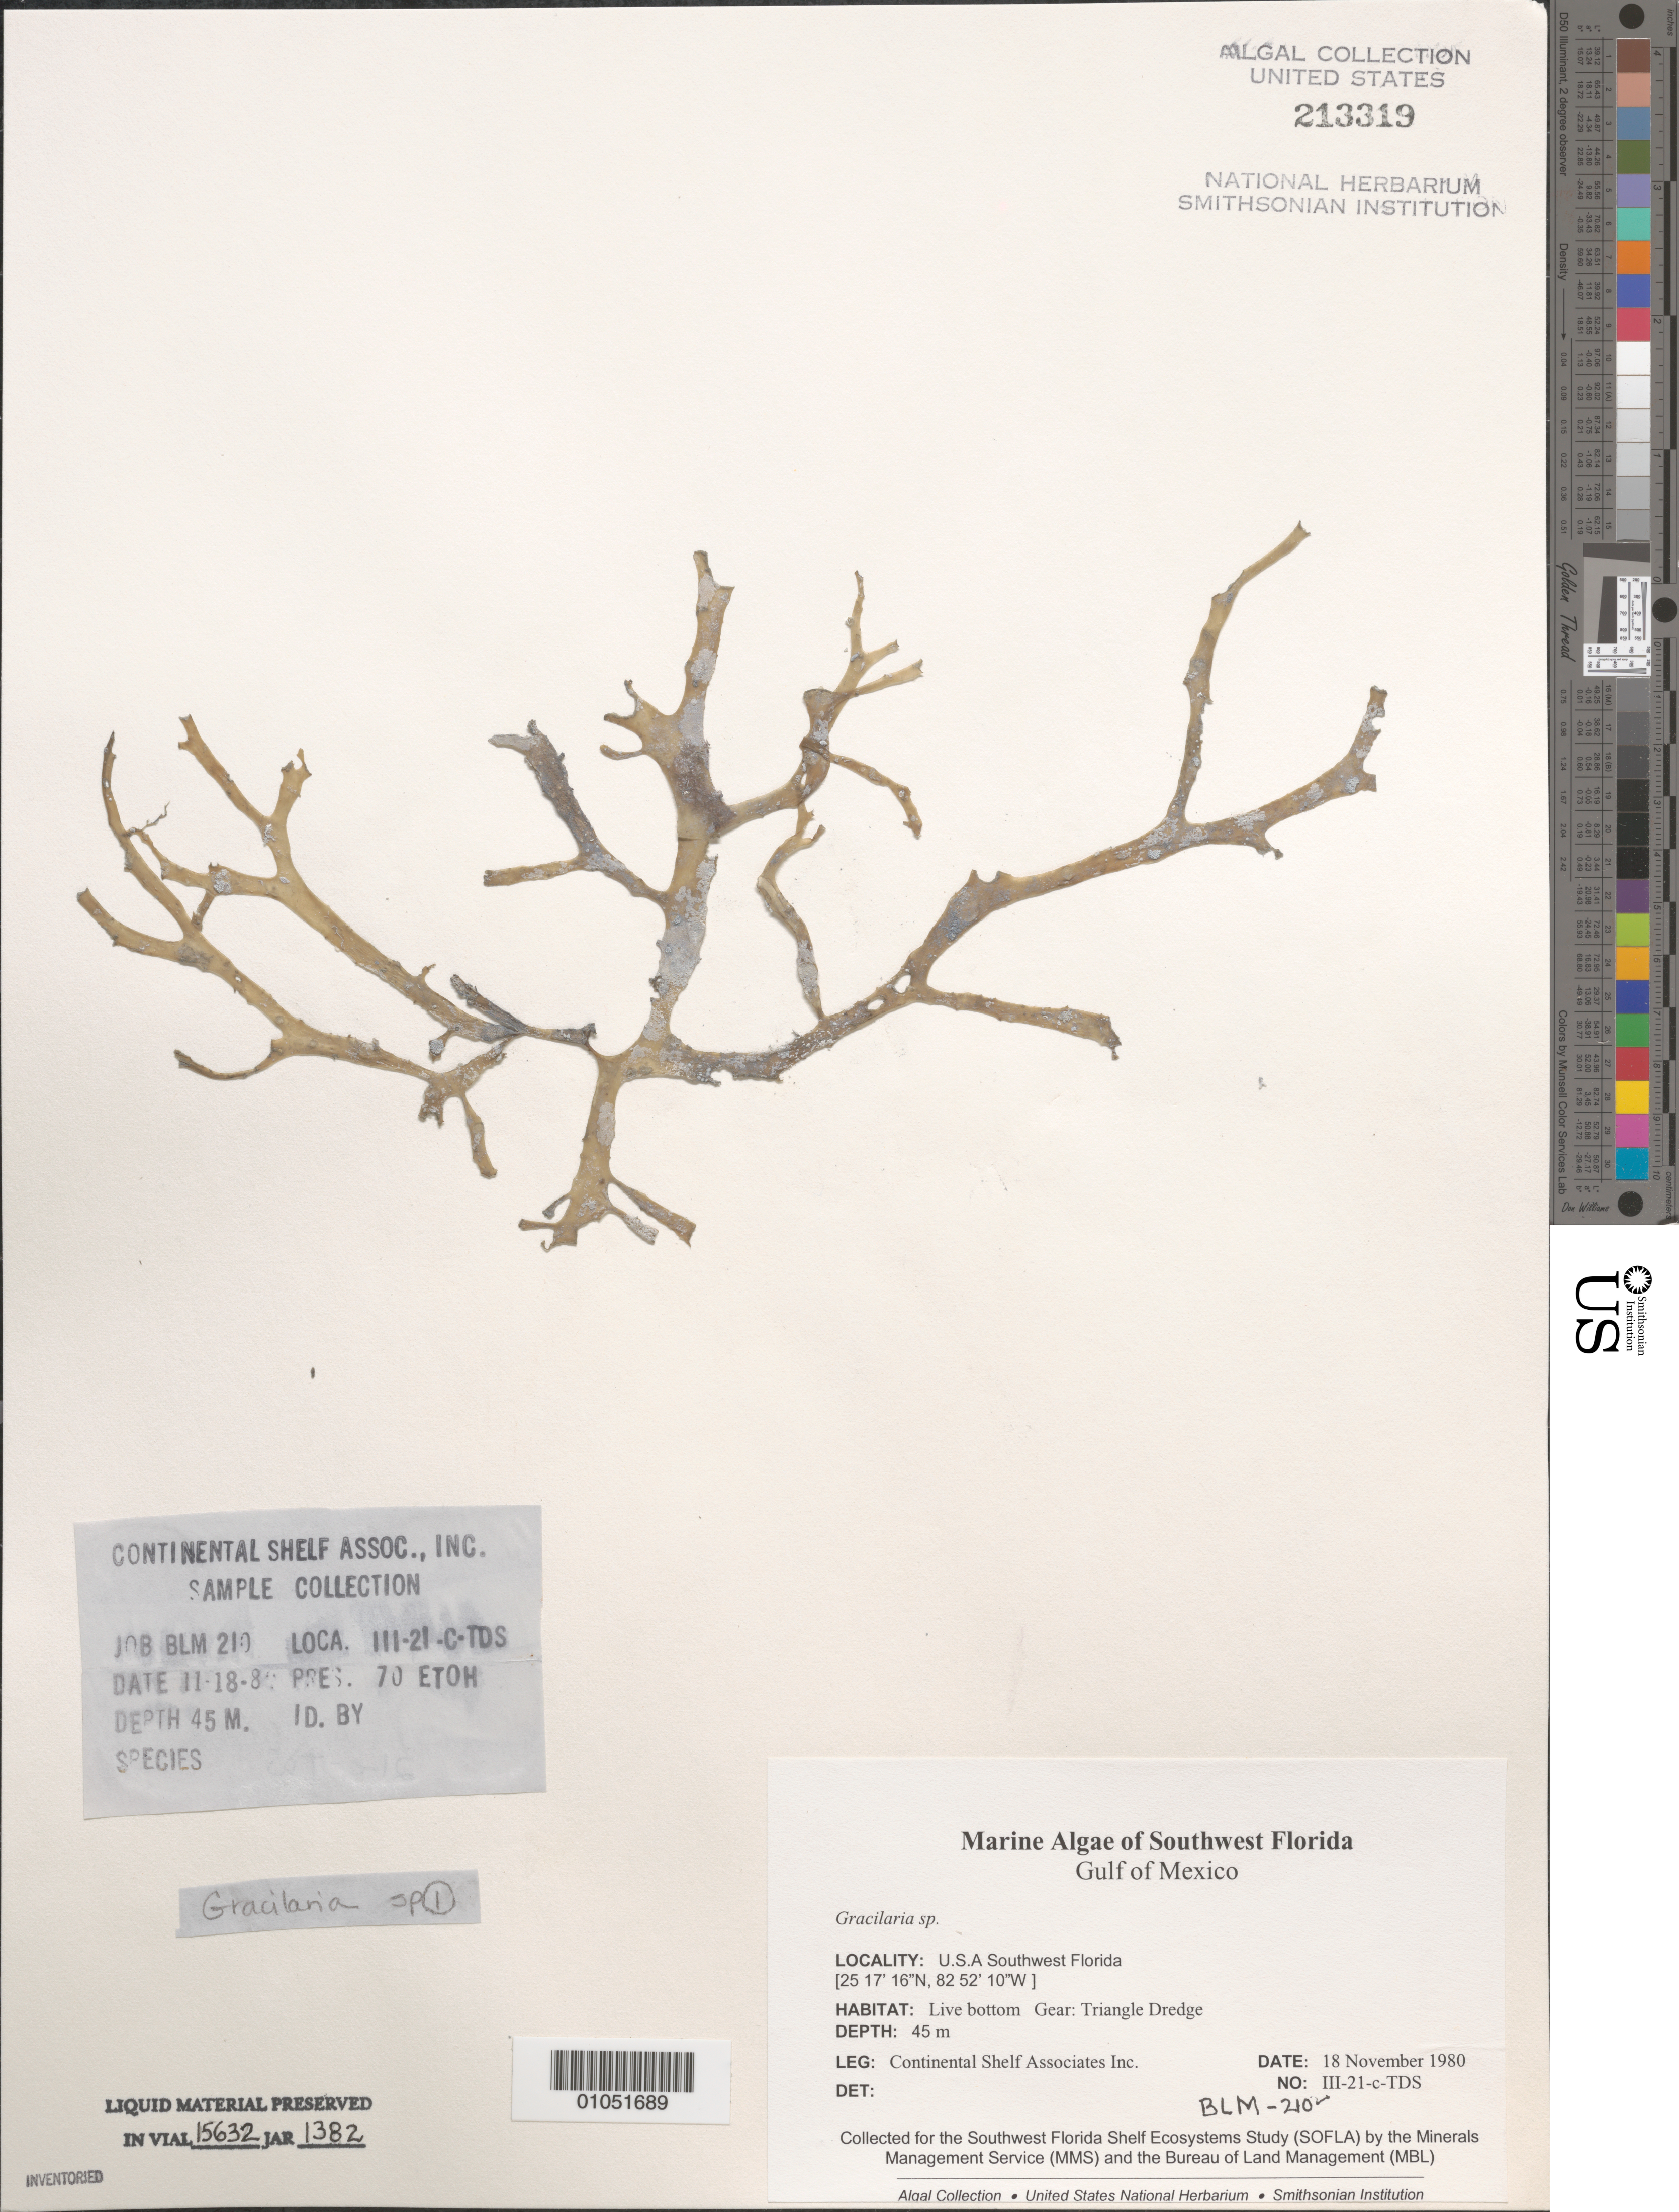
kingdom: Plantae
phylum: Rhodophyta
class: Florideophyceae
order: Gracilariales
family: Gracilariaceae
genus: Gracilaria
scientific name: Gracilaria sp.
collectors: Continental Shelf Associates for the MMS/BLM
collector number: BLM-210-III-21-C-TDS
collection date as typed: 18 Nov 1980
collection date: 1980-11-18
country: United States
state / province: Florida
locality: Gulf of Mexico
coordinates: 25 17'16"N, 82 52'10"W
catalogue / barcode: US 213319